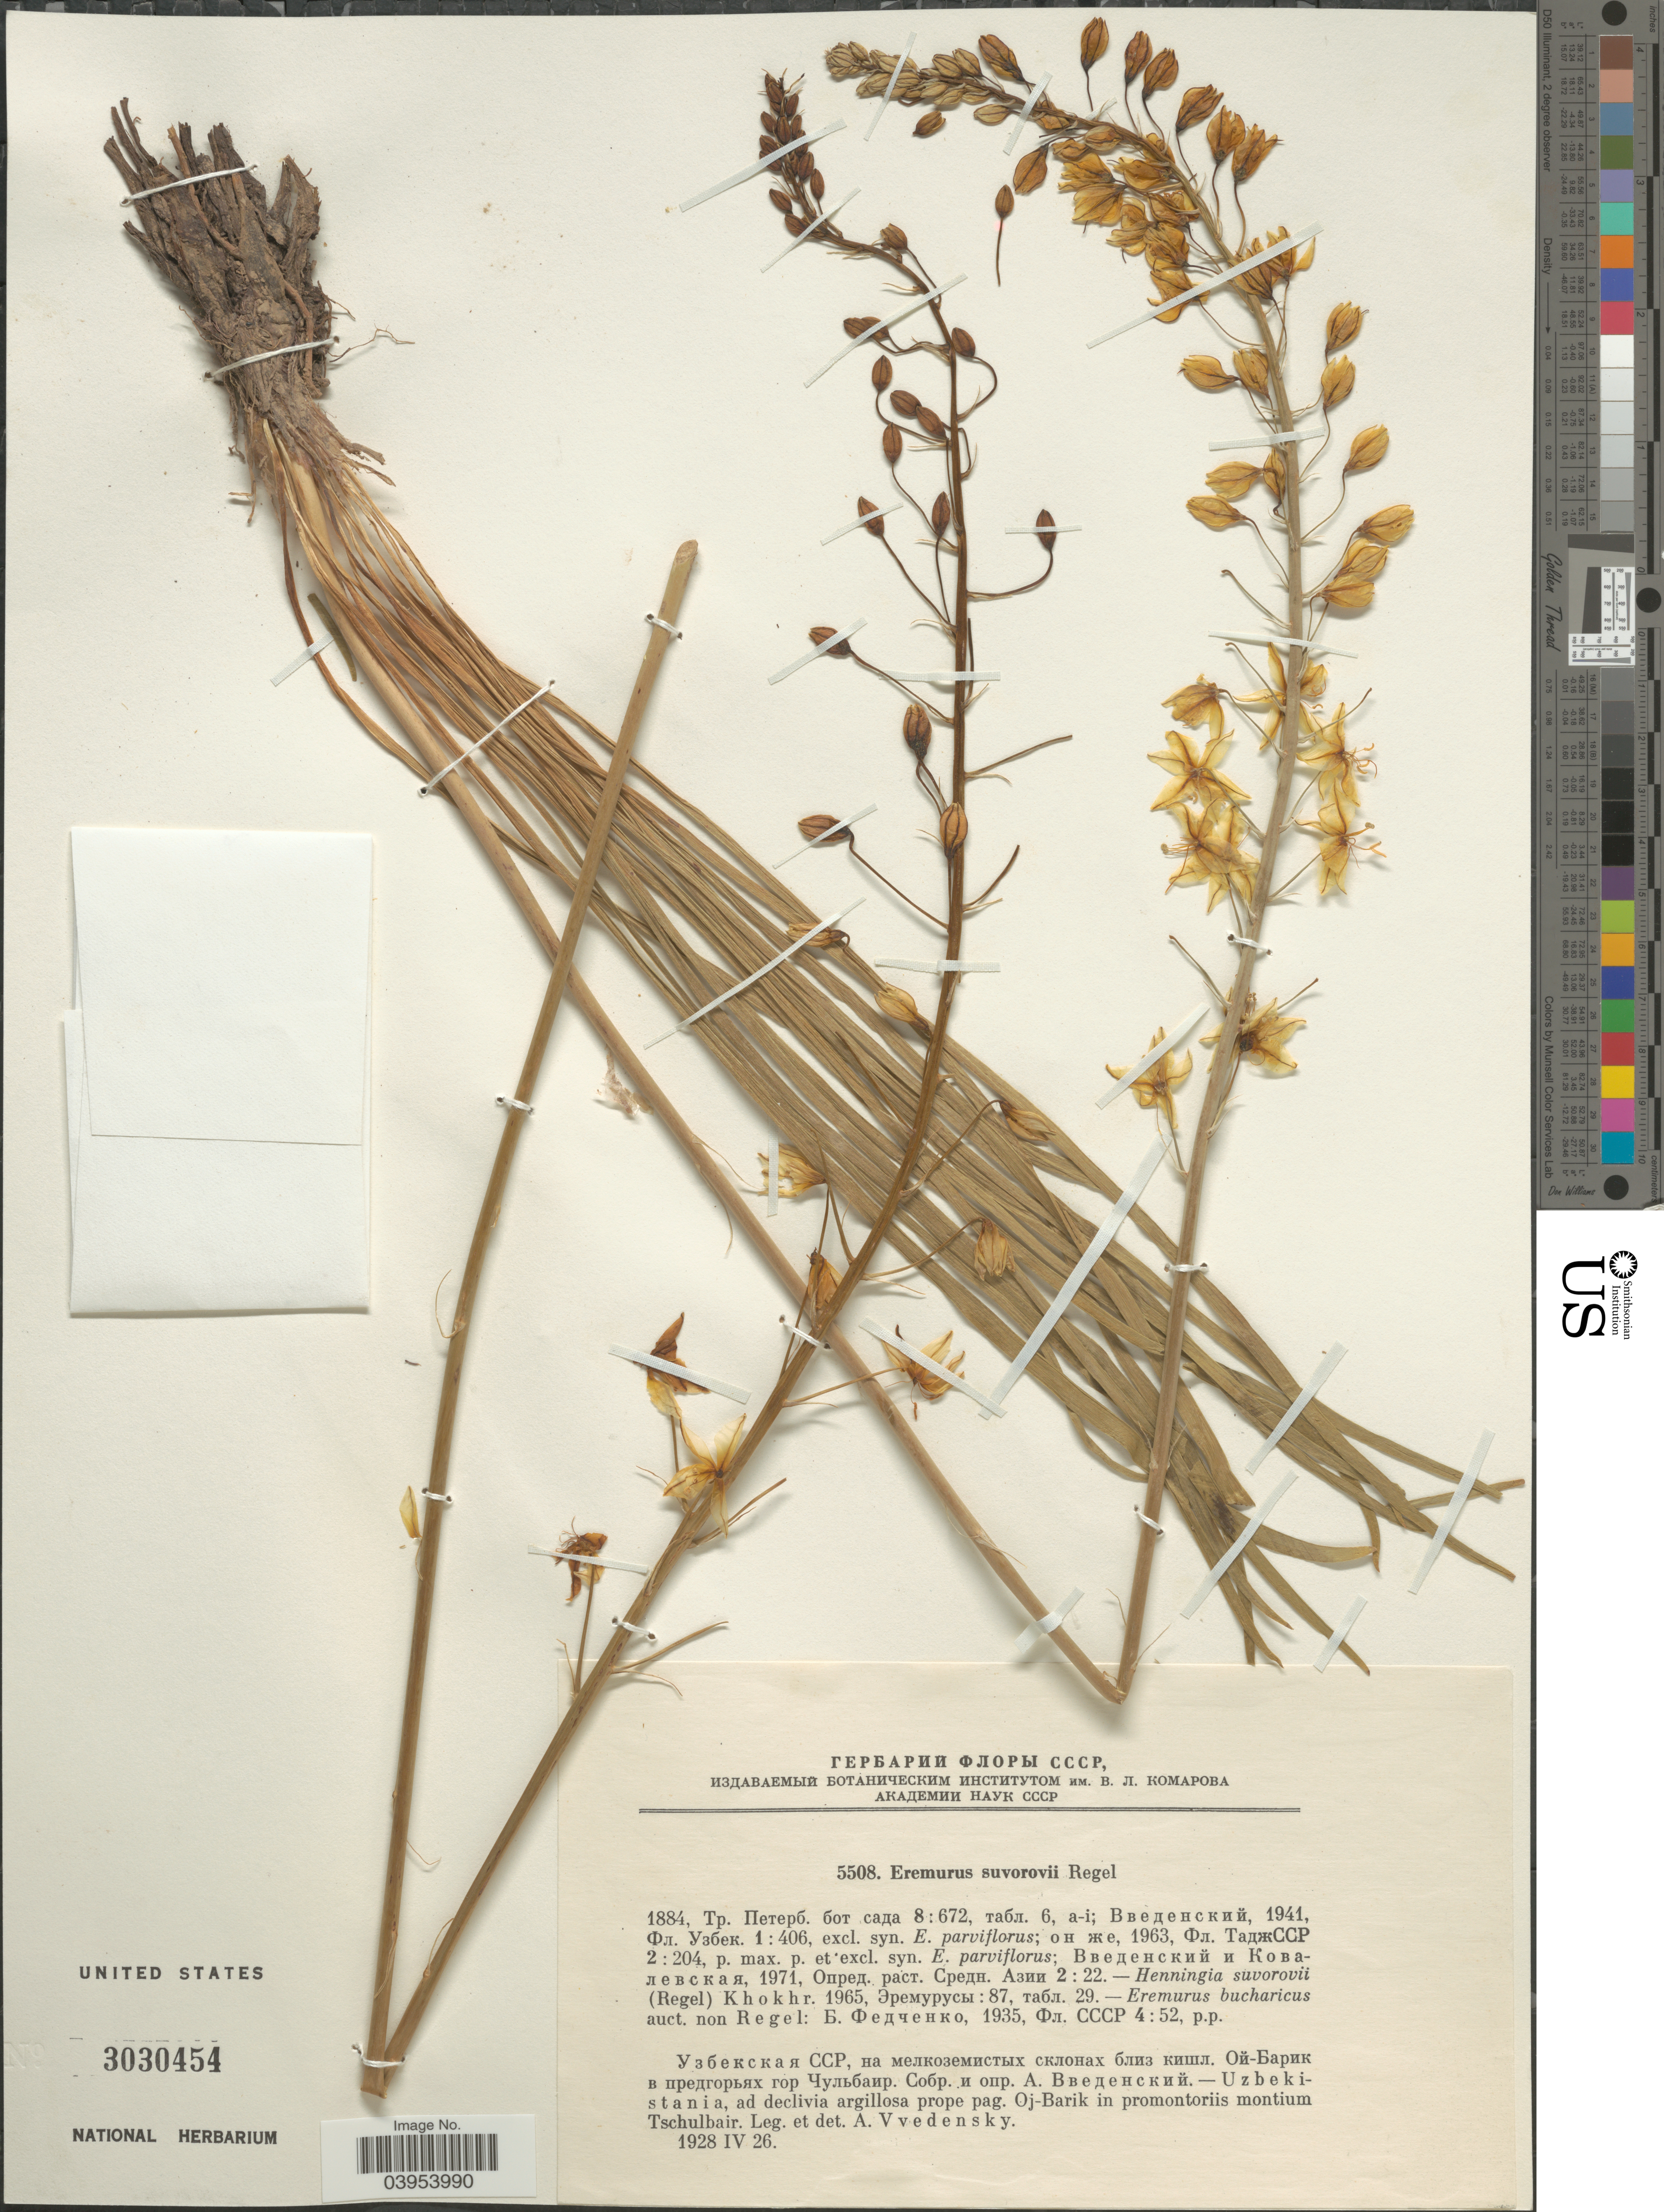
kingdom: Plantae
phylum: Tracheophyta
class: Liliopsida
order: Asparagales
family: Asphodelaceae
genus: Eremurus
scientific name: Eremurus suworowi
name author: Regel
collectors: A. Vvedensky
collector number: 5508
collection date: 1928-04-26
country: Uzbekistan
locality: Ad declivia argillosa prope pag. Oj-Barik in promontoriis montium Tschulbair.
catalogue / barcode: US 3030454